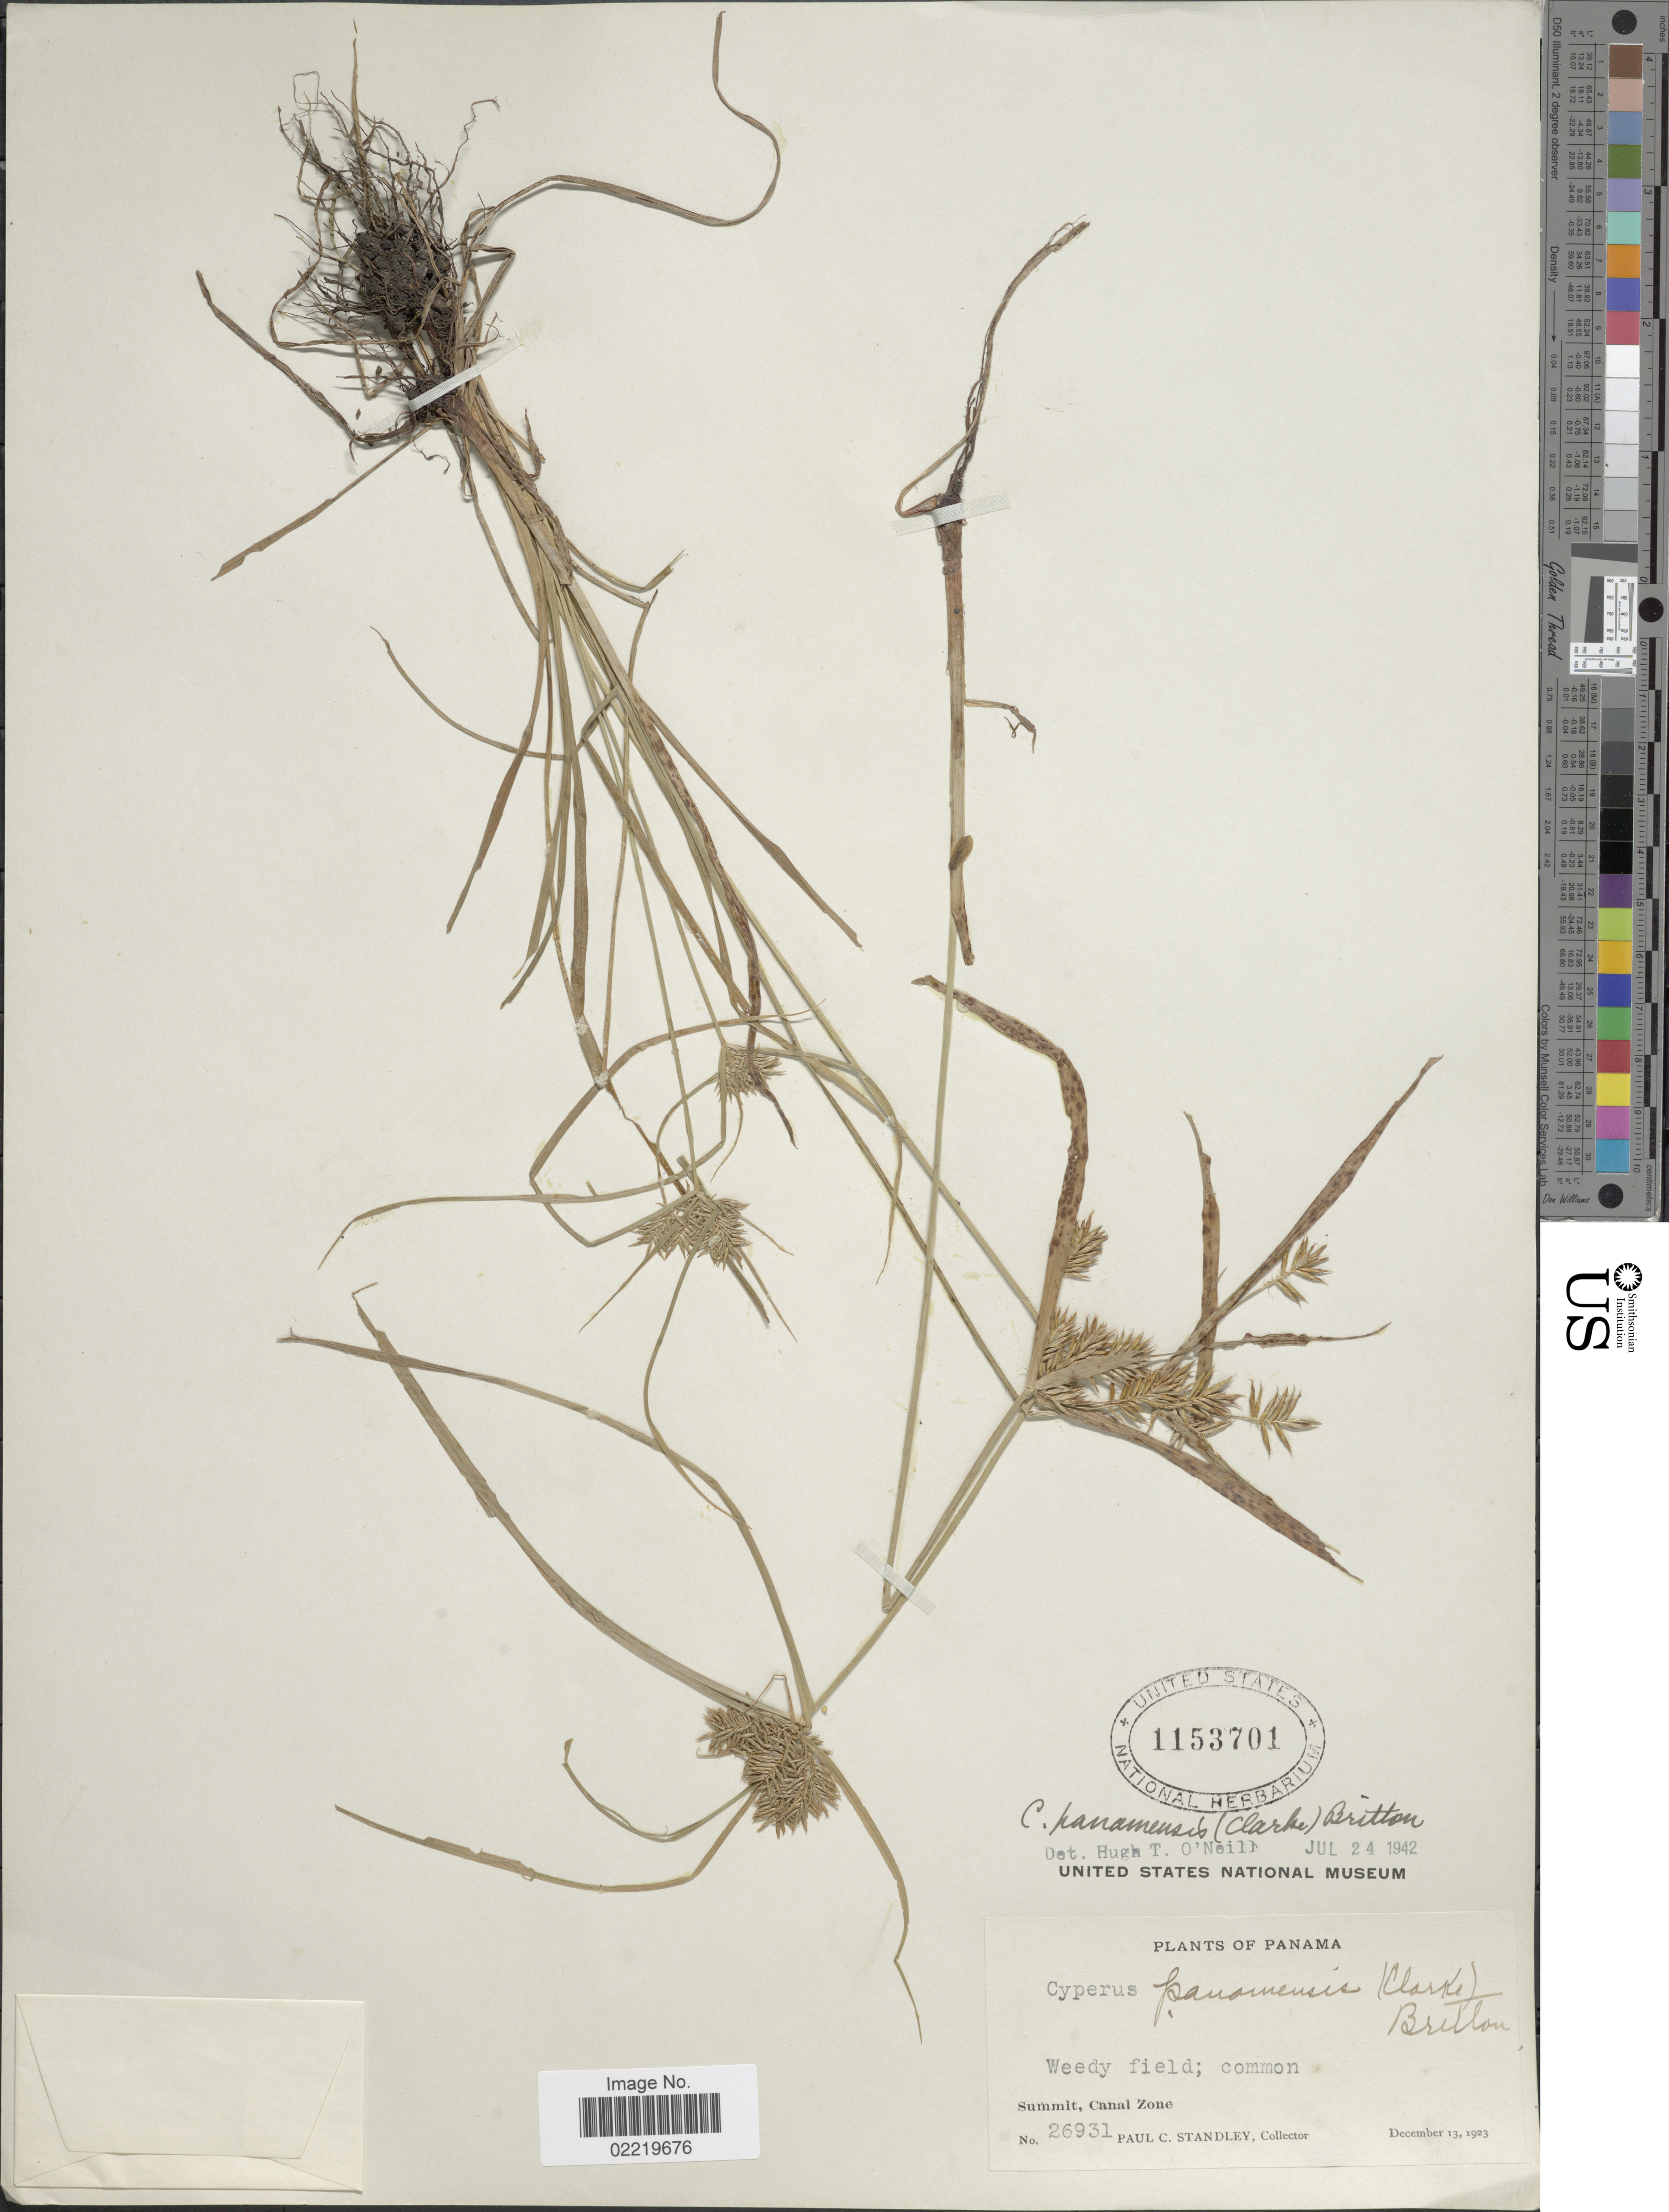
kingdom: Plantae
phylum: Tracheophyta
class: Liliopsida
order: Poales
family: Cyperaceae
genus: Cyperus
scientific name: Cyperus panamensis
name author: (C.B. Clarke) Britton ex Standl.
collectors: P. C. Standley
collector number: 26931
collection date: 1923-12-13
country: Panama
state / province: Colón / Panamá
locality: Weedy field; common, Summit, Canal Zone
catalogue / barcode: US 1153701